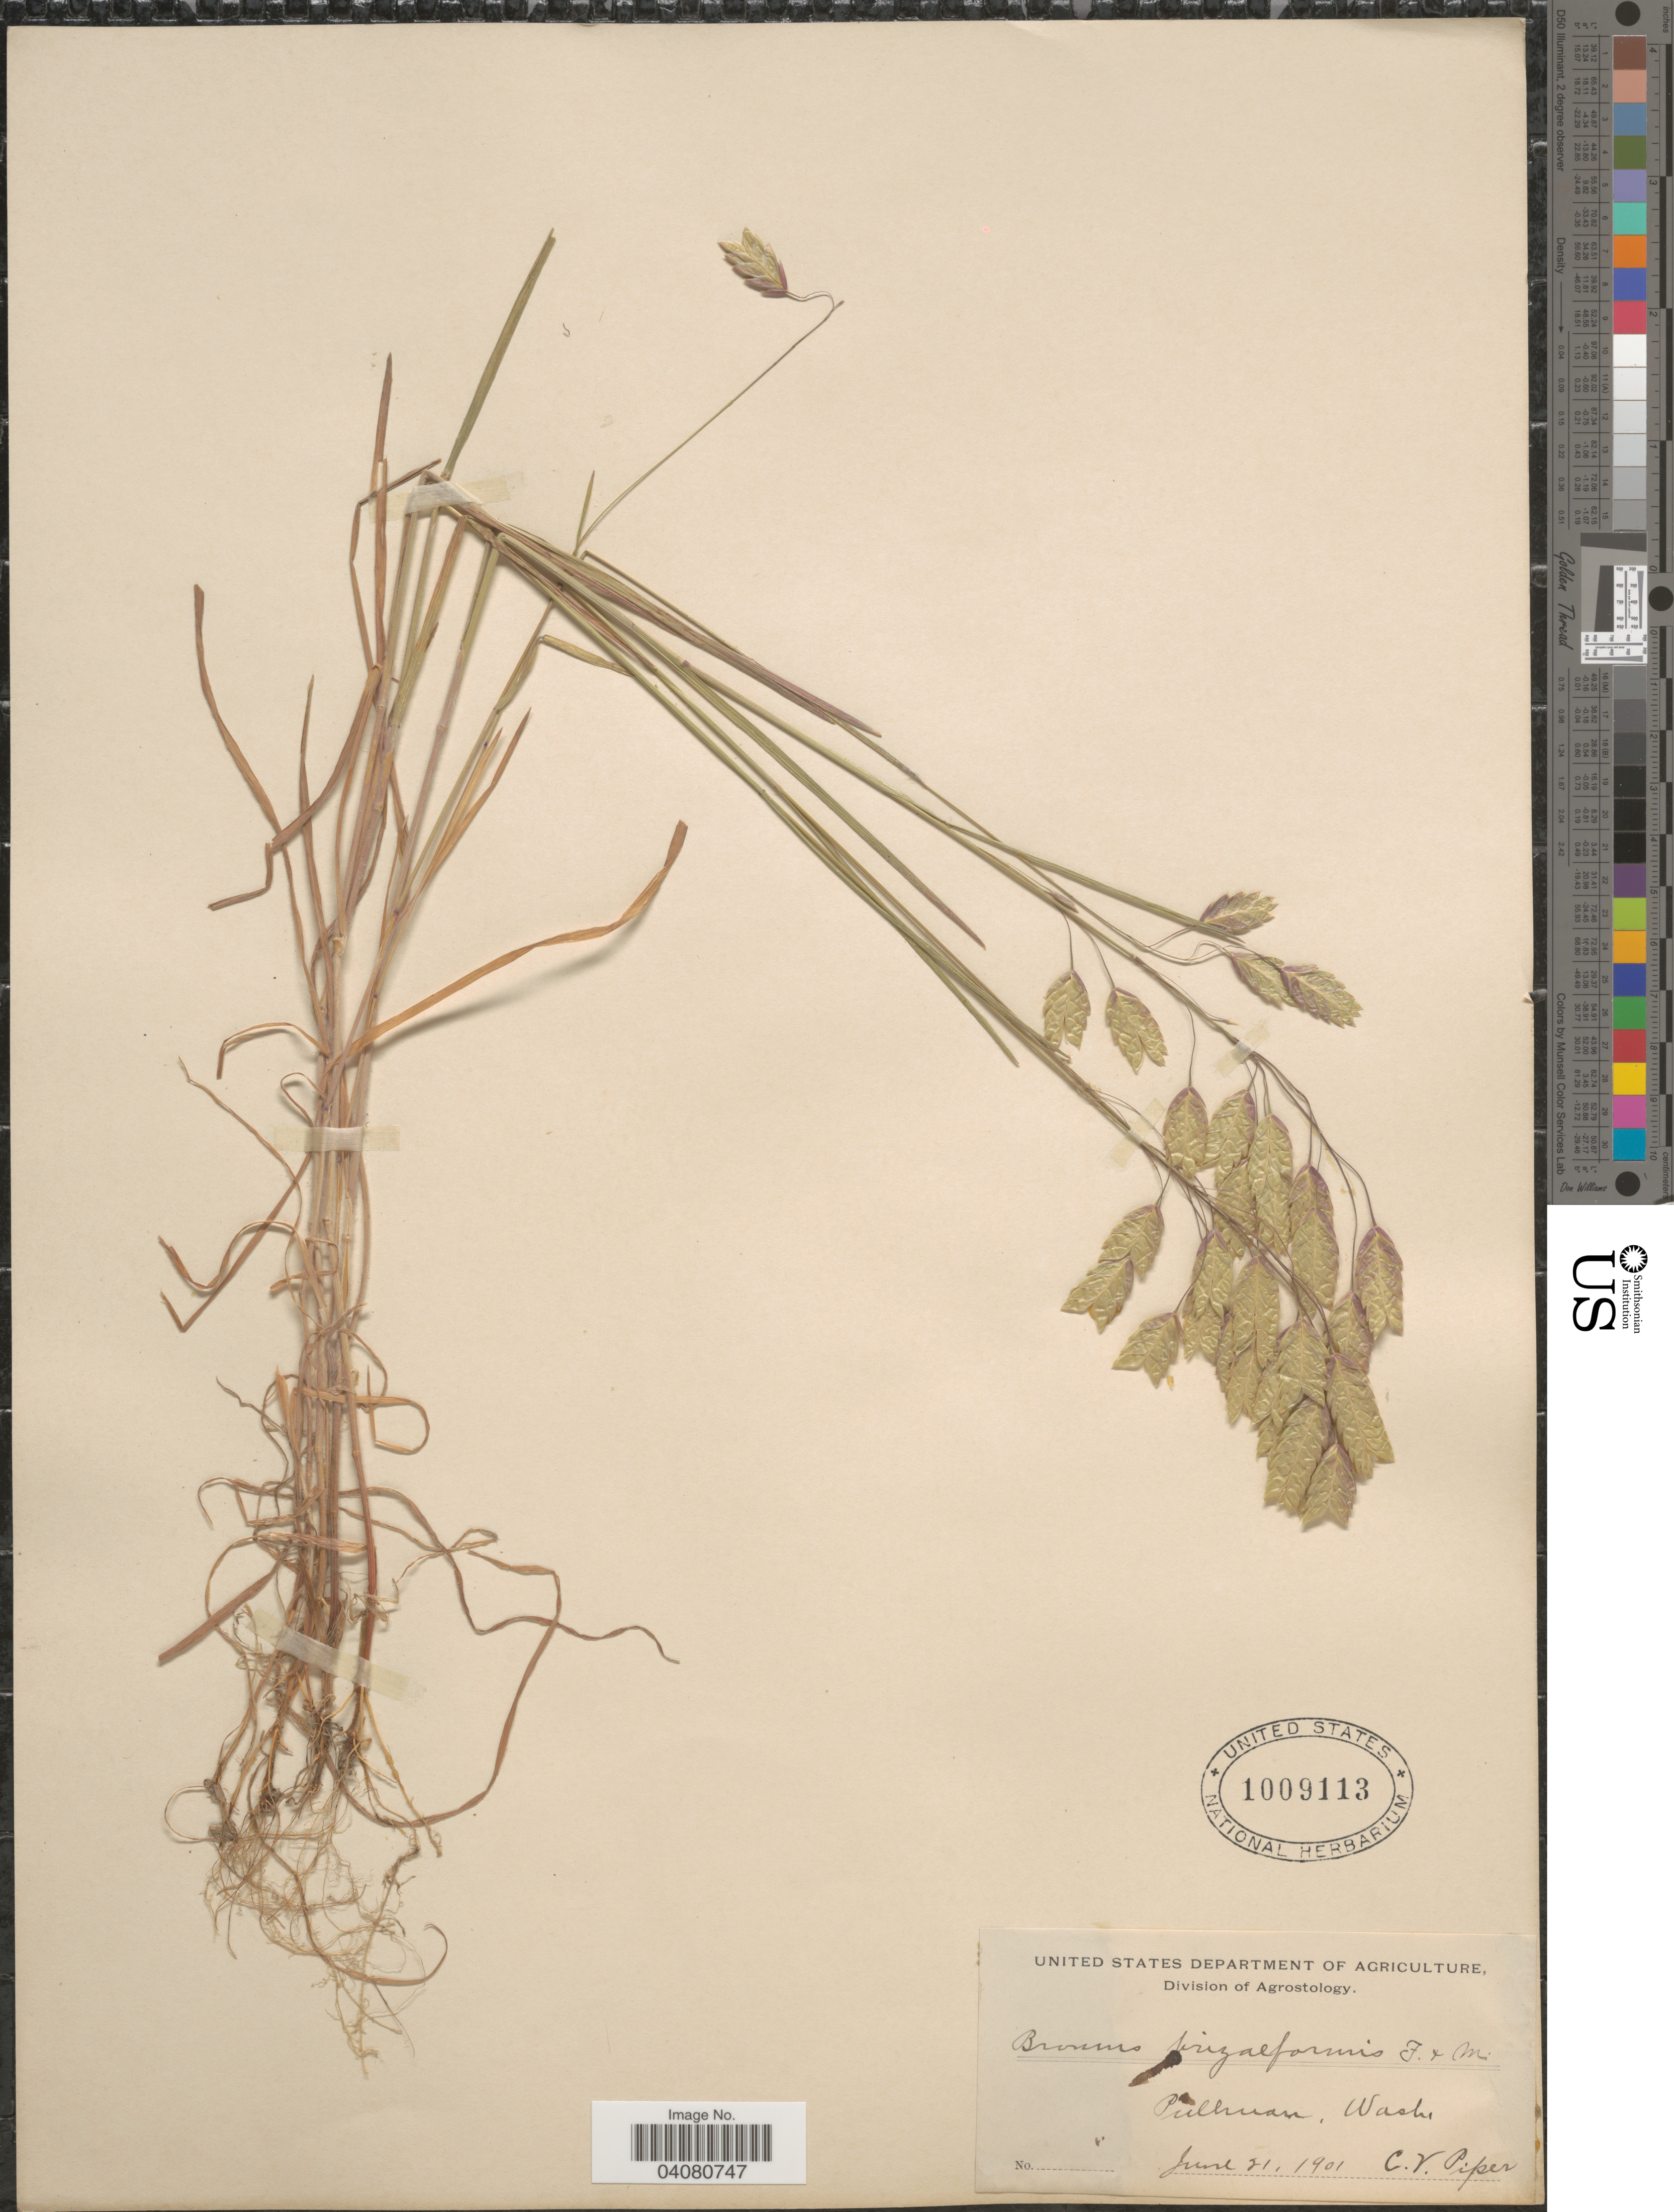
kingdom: Plantae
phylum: Tracheophyta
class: Liliopsida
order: Poales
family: Poaceae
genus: Bromus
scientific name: Bromus briziformis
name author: Fisch. & C.A. Mey.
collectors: C. V. Piper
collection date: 1901-06-21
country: United States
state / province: Washington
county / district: Whitman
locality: Pullman.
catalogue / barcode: US 1009113